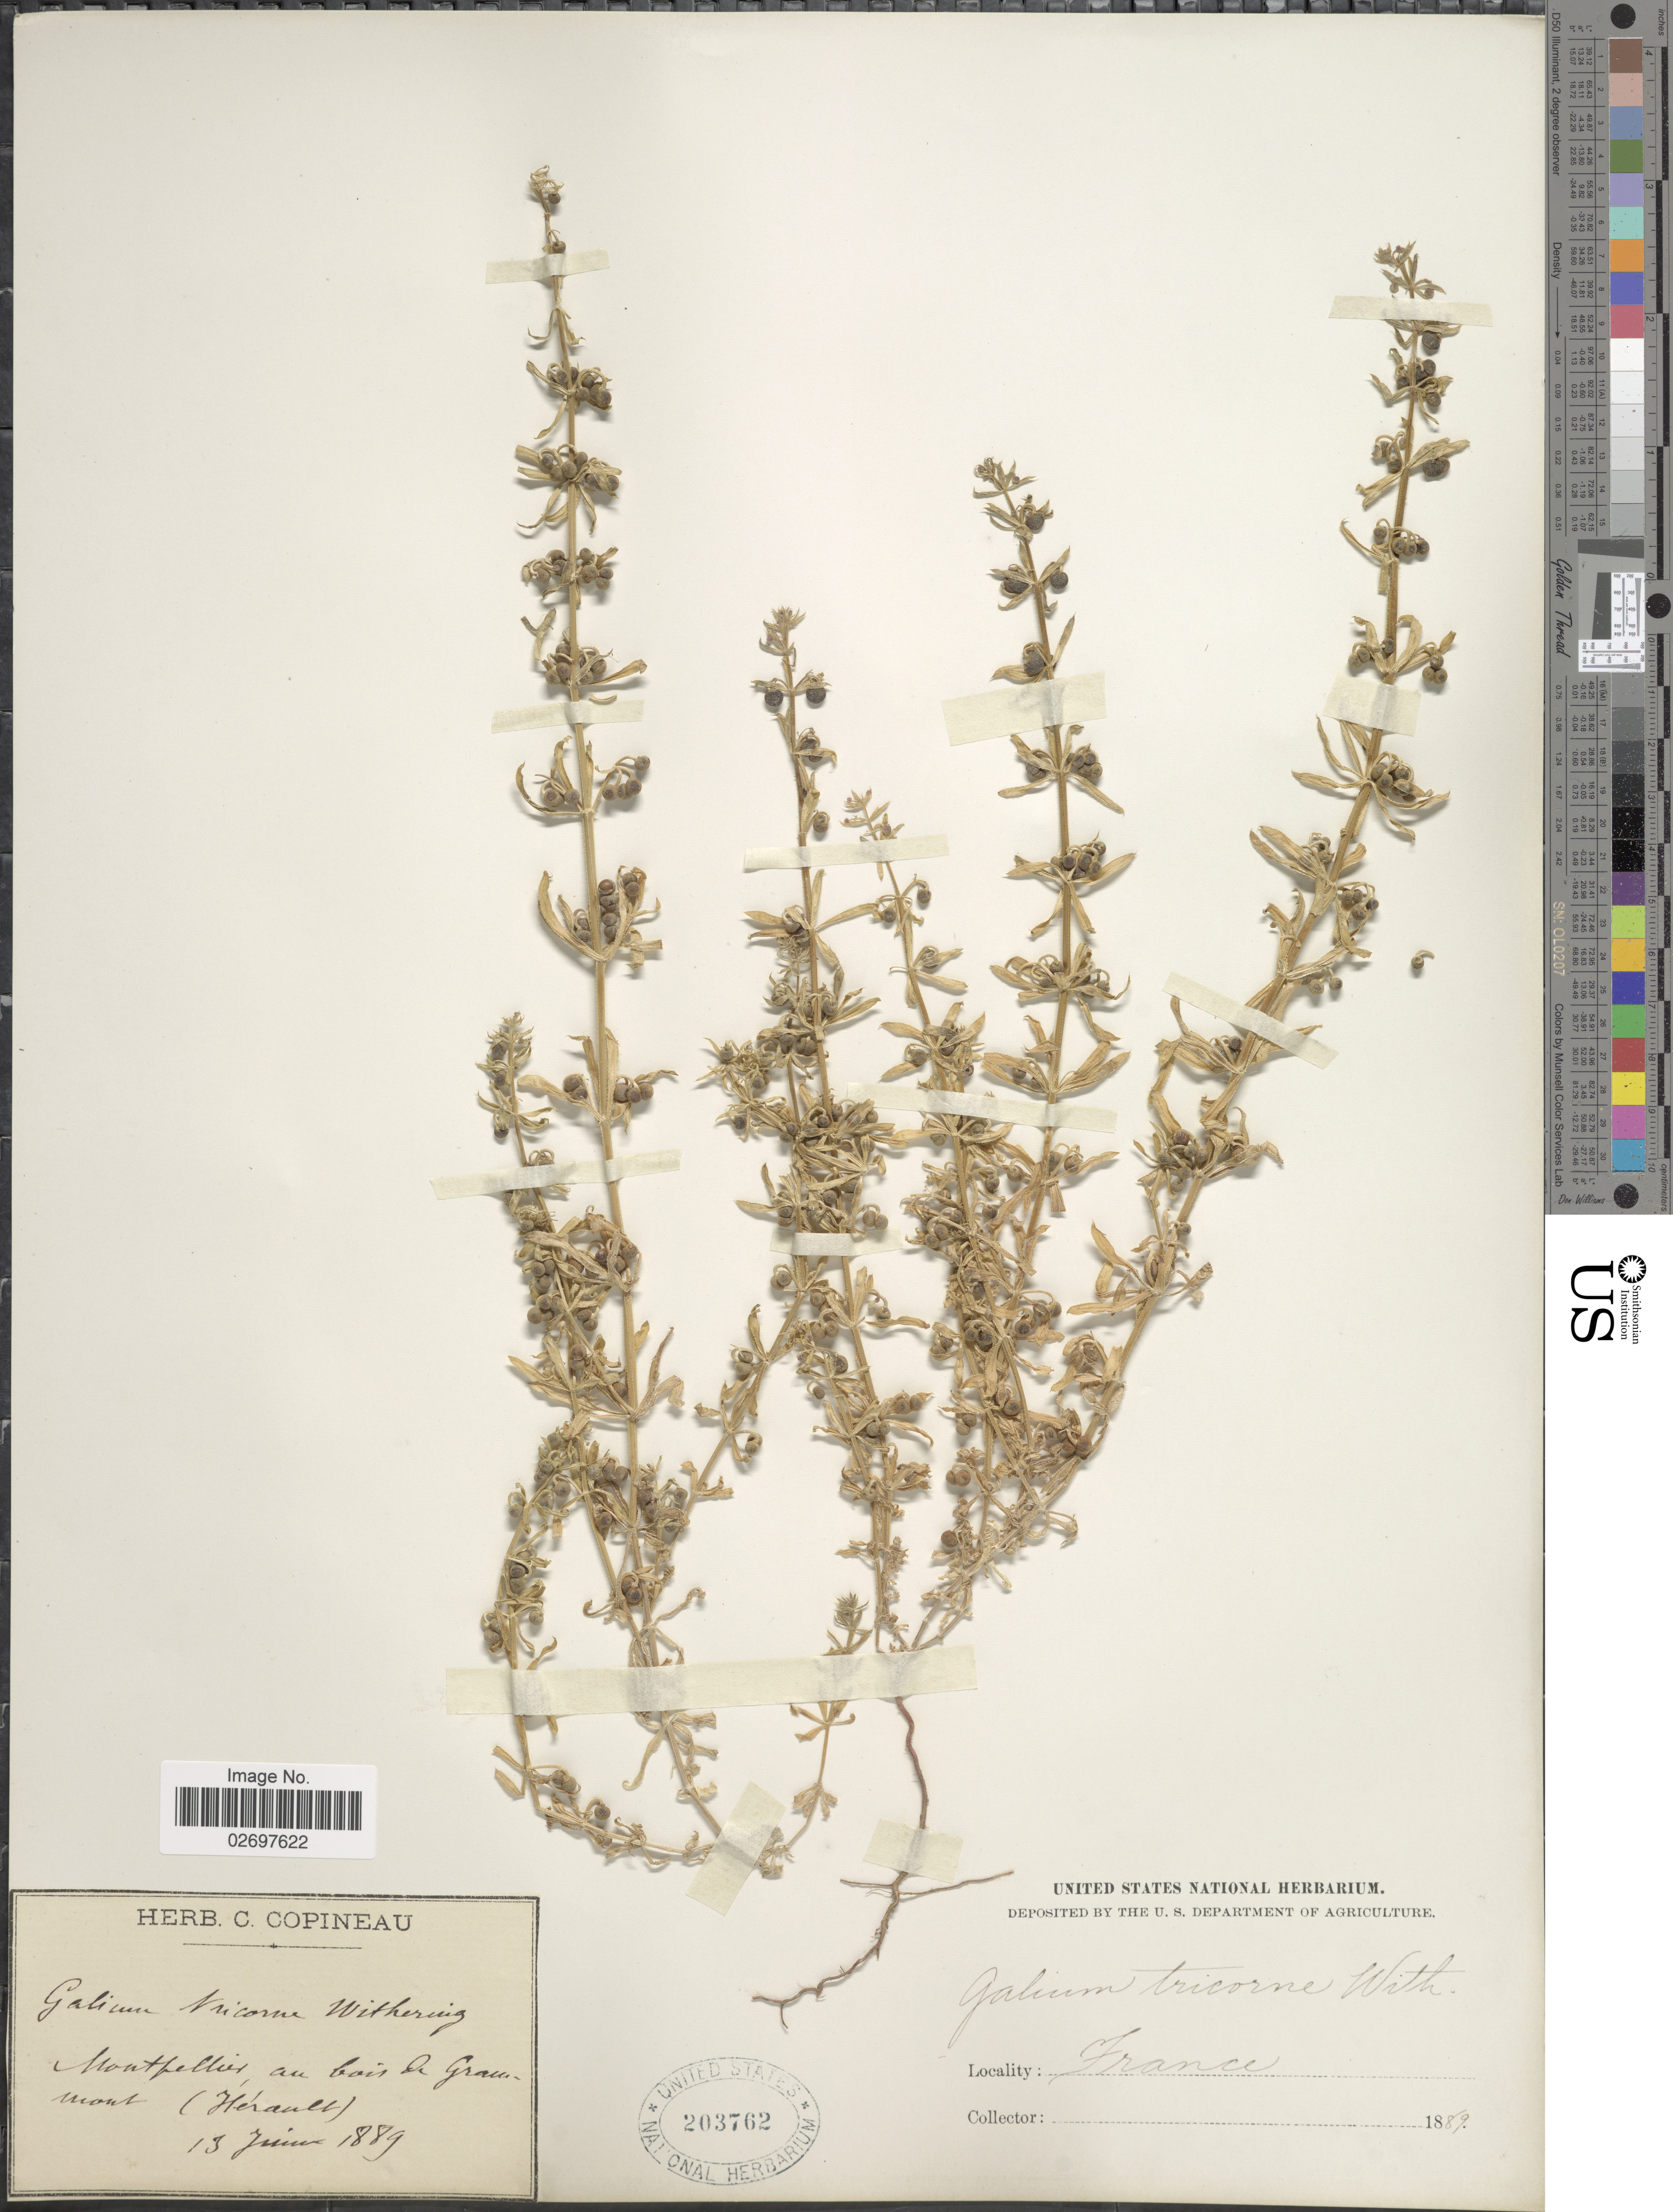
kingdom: Plantae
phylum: Tracheophyta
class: Magnoliopsida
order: Gentianales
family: Rubiaceae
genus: Galium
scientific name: Galium tricorne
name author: Stokes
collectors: ex herb. C. Copineau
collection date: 1889-06-13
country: France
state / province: Occitanie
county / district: Hérault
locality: Montpellier au bois de Grammont (Hérault)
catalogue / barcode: US 203762